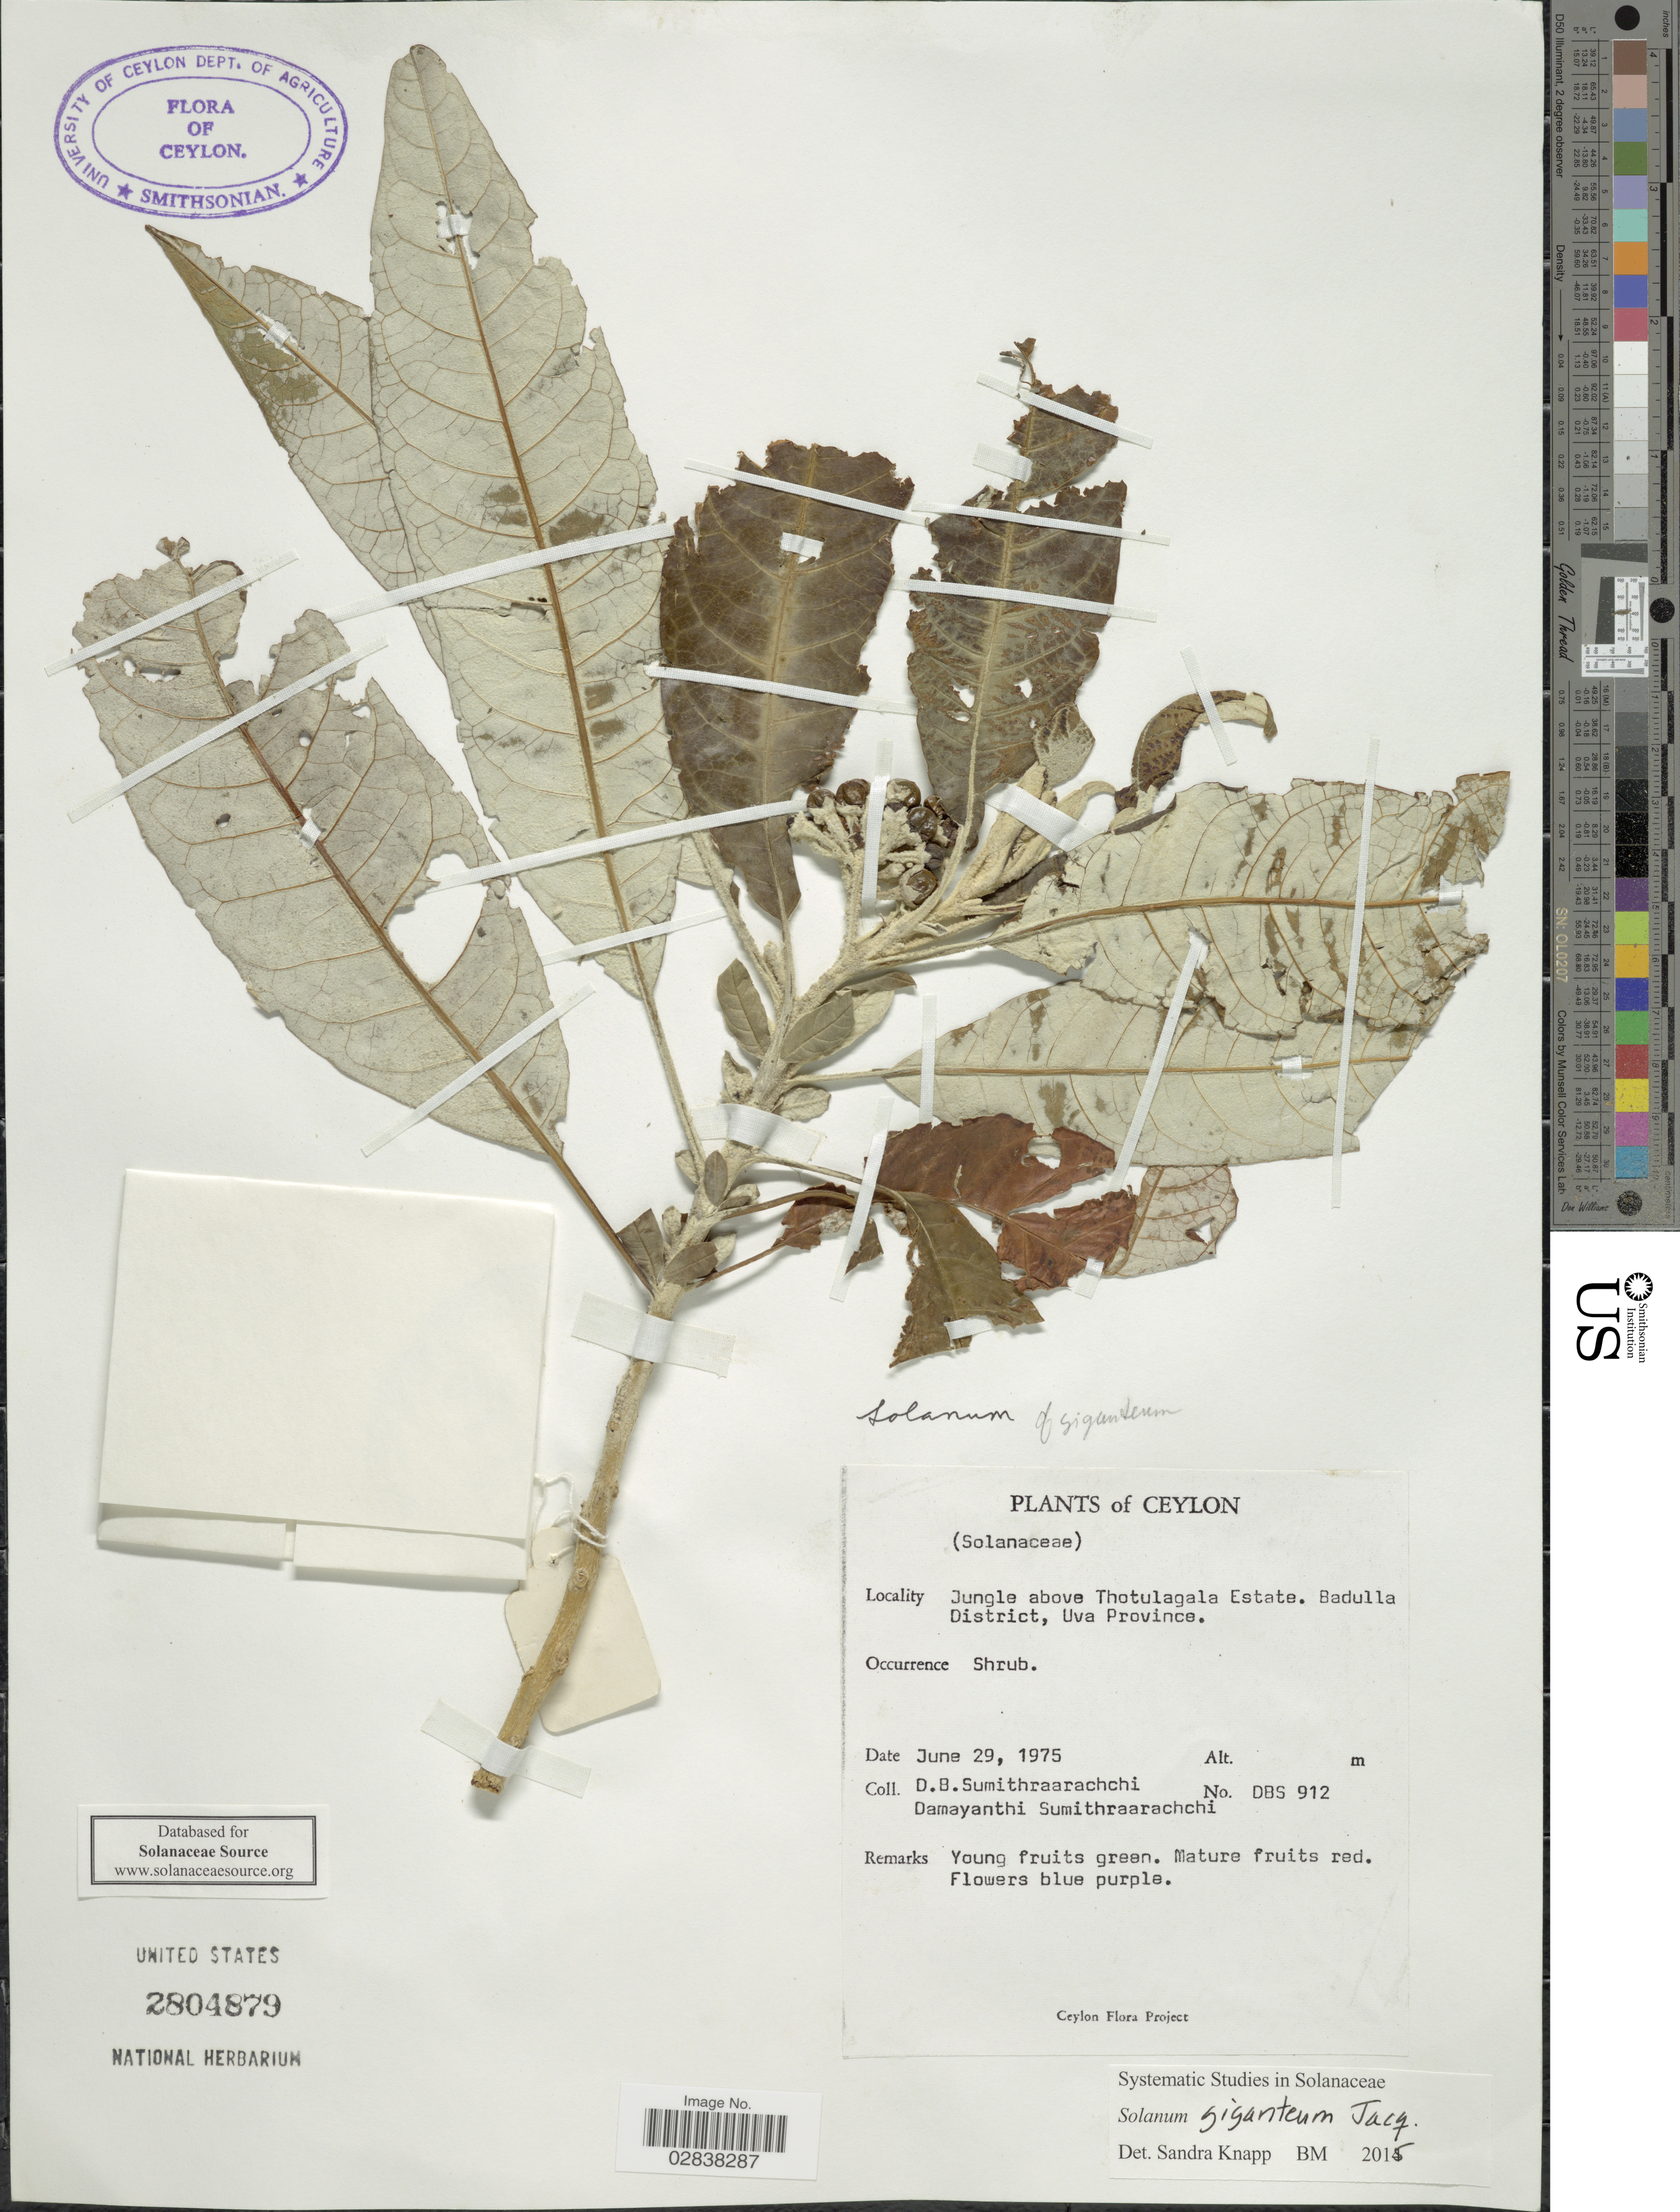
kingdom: Plantae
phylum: Tracheophyta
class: Magnoliopsida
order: Solanales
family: Solanaceae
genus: Solanum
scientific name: Solanum giganteum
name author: Jacq.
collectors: D. B. Sumithraarachchi & D. Sumithraarachchi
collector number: DBS912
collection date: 1975-06-29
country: Sri Lanka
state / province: Uva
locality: Ceylon, Jungle above Thotulagala Estate, Badulla District.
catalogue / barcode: US 2804879